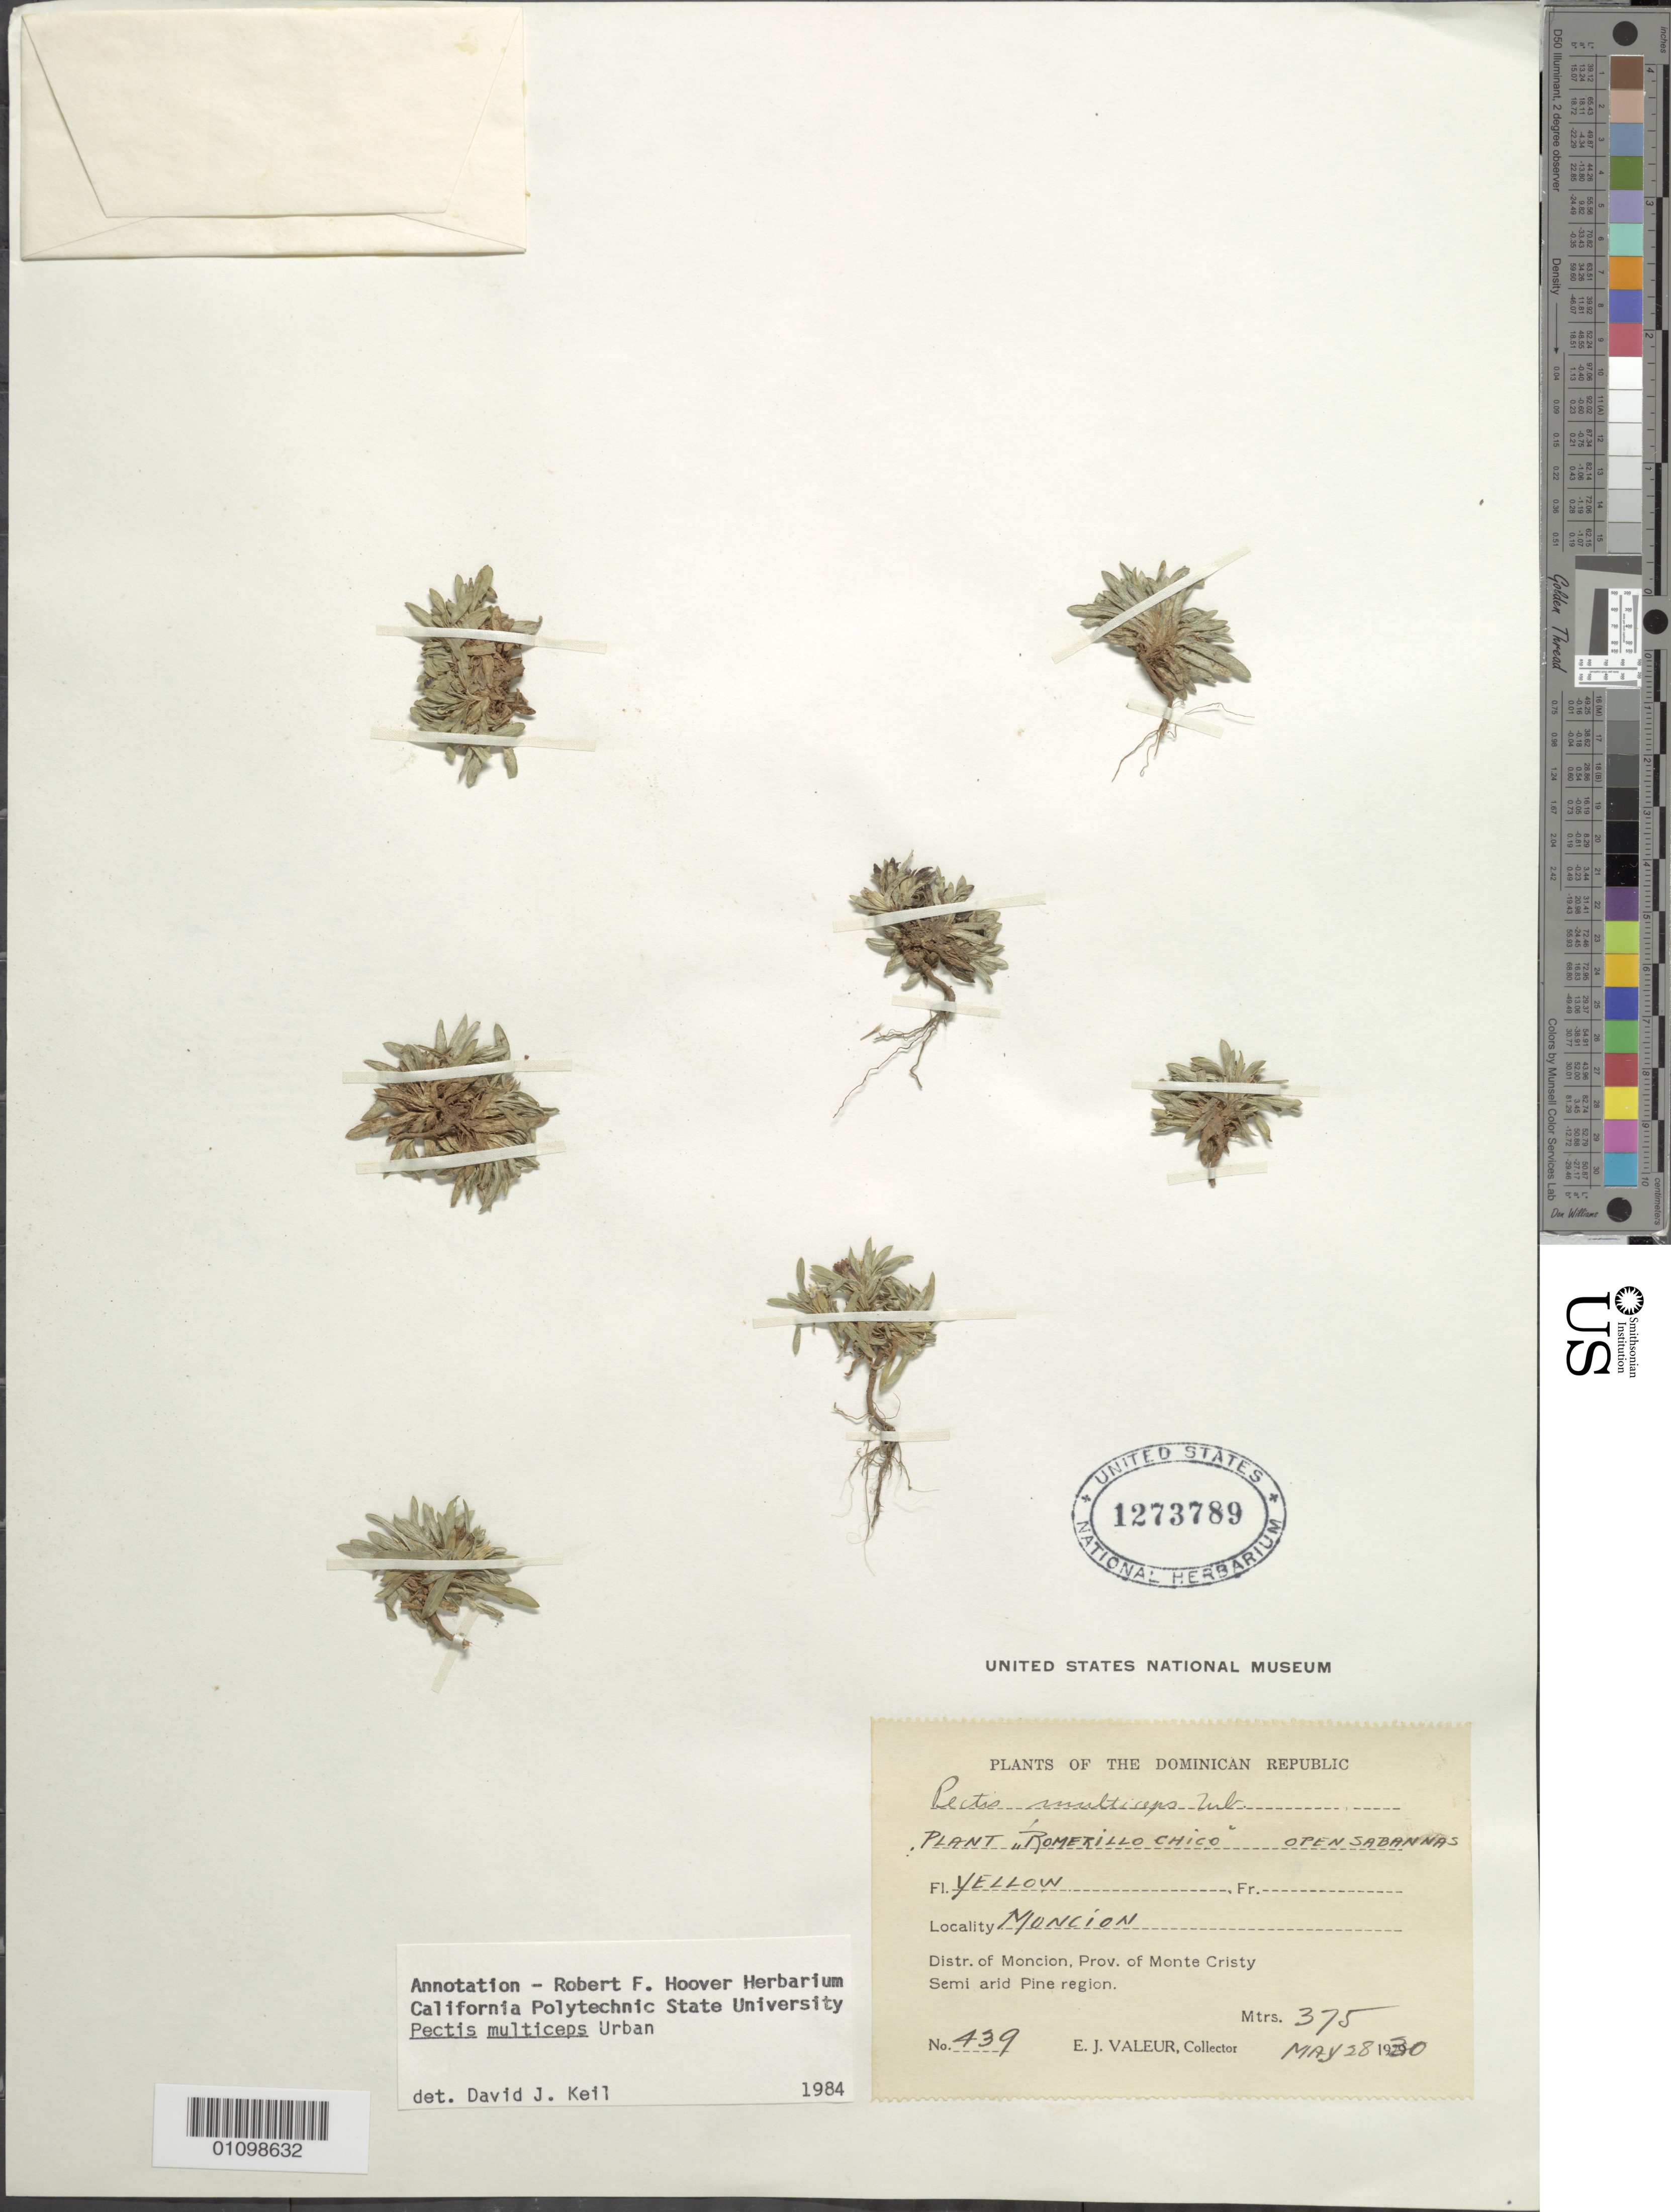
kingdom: Plantae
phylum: Tracheophyta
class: Magnoliopsida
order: Asterales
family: Asteraceae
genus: Pectis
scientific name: Pectis multiceps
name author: Urb.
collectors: E. Valeur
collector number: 439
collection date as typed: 28 May 1930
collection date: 1930-05-28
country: Dominican Republic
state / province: Monte Cristi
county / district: Monción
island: Hispaniola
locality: Semi arid Pine region.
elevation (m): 375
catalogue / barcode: US 1273789